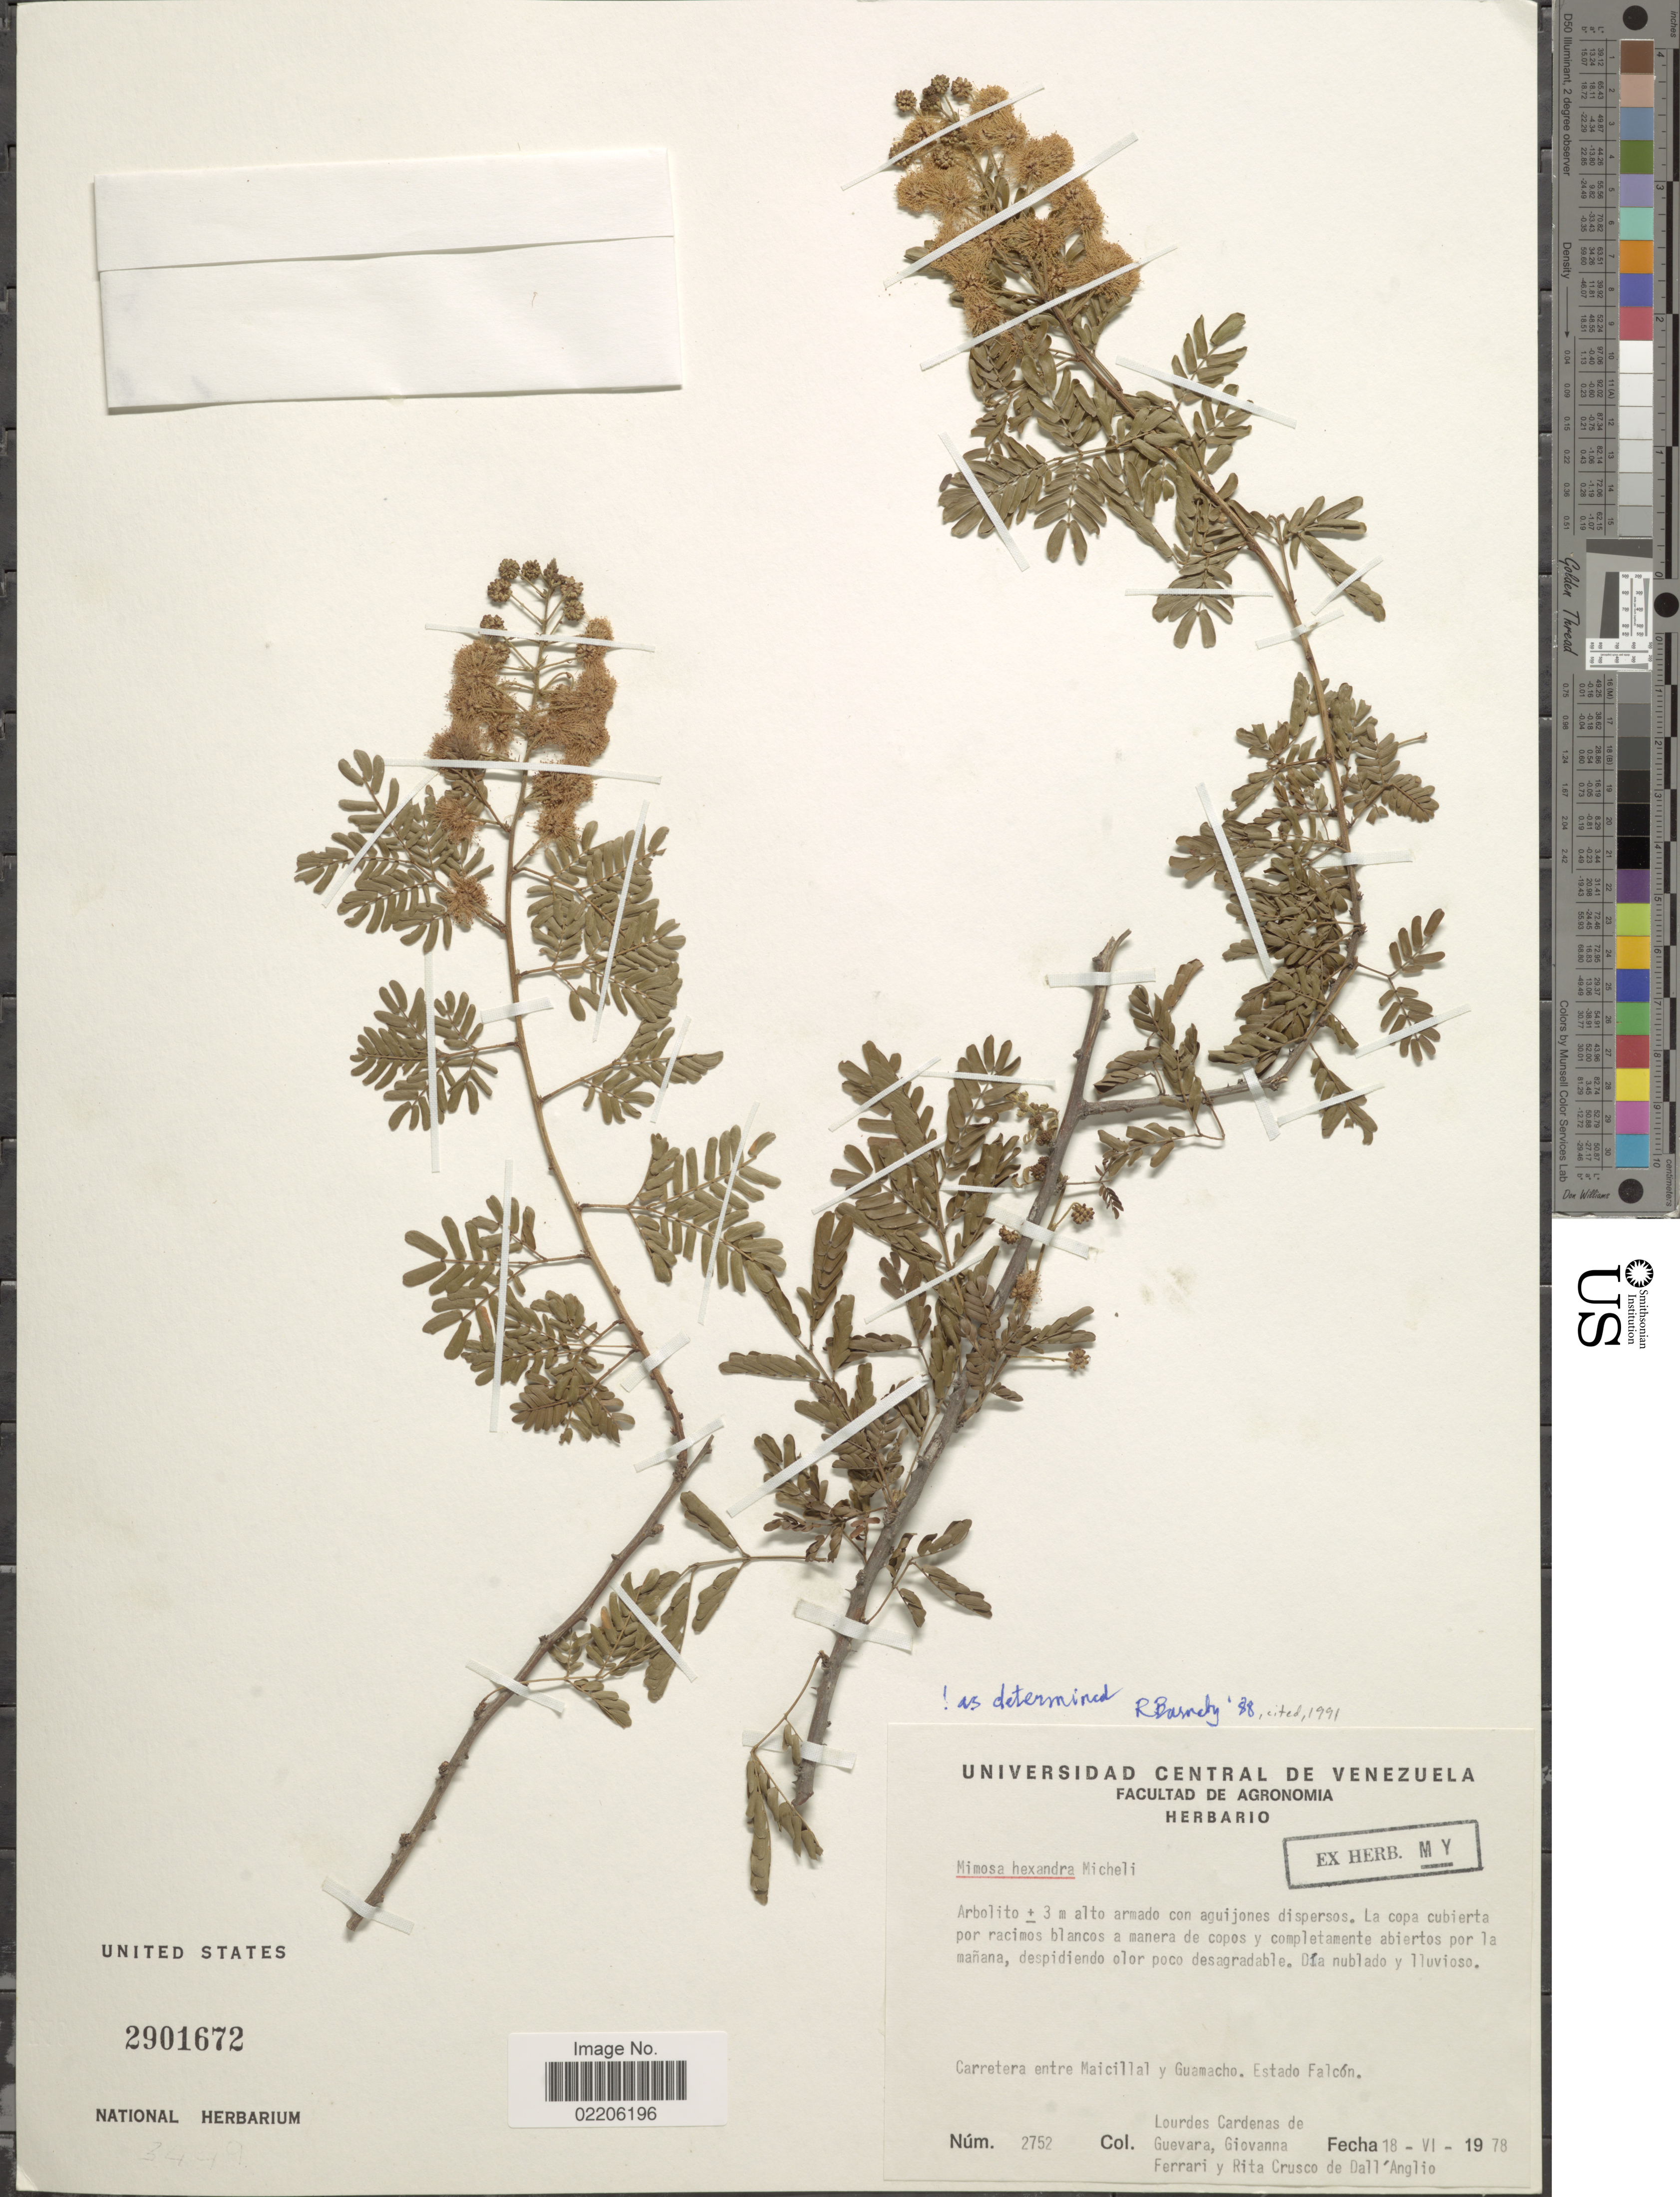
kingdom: Plantae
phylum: Tracheophyta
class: Magnoliopsida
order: Fabales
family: Fabaceae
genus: Mimosa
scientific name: Mimosa hexandra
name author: Micheli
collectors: L. De Guevara, G. Ferrari & R. Dall'Anglio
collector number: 2752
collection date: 1978-06-18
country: Venezuela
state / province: Falcón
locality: Carretera entra Maicillal y Guamacho.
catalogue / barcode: US 2901672